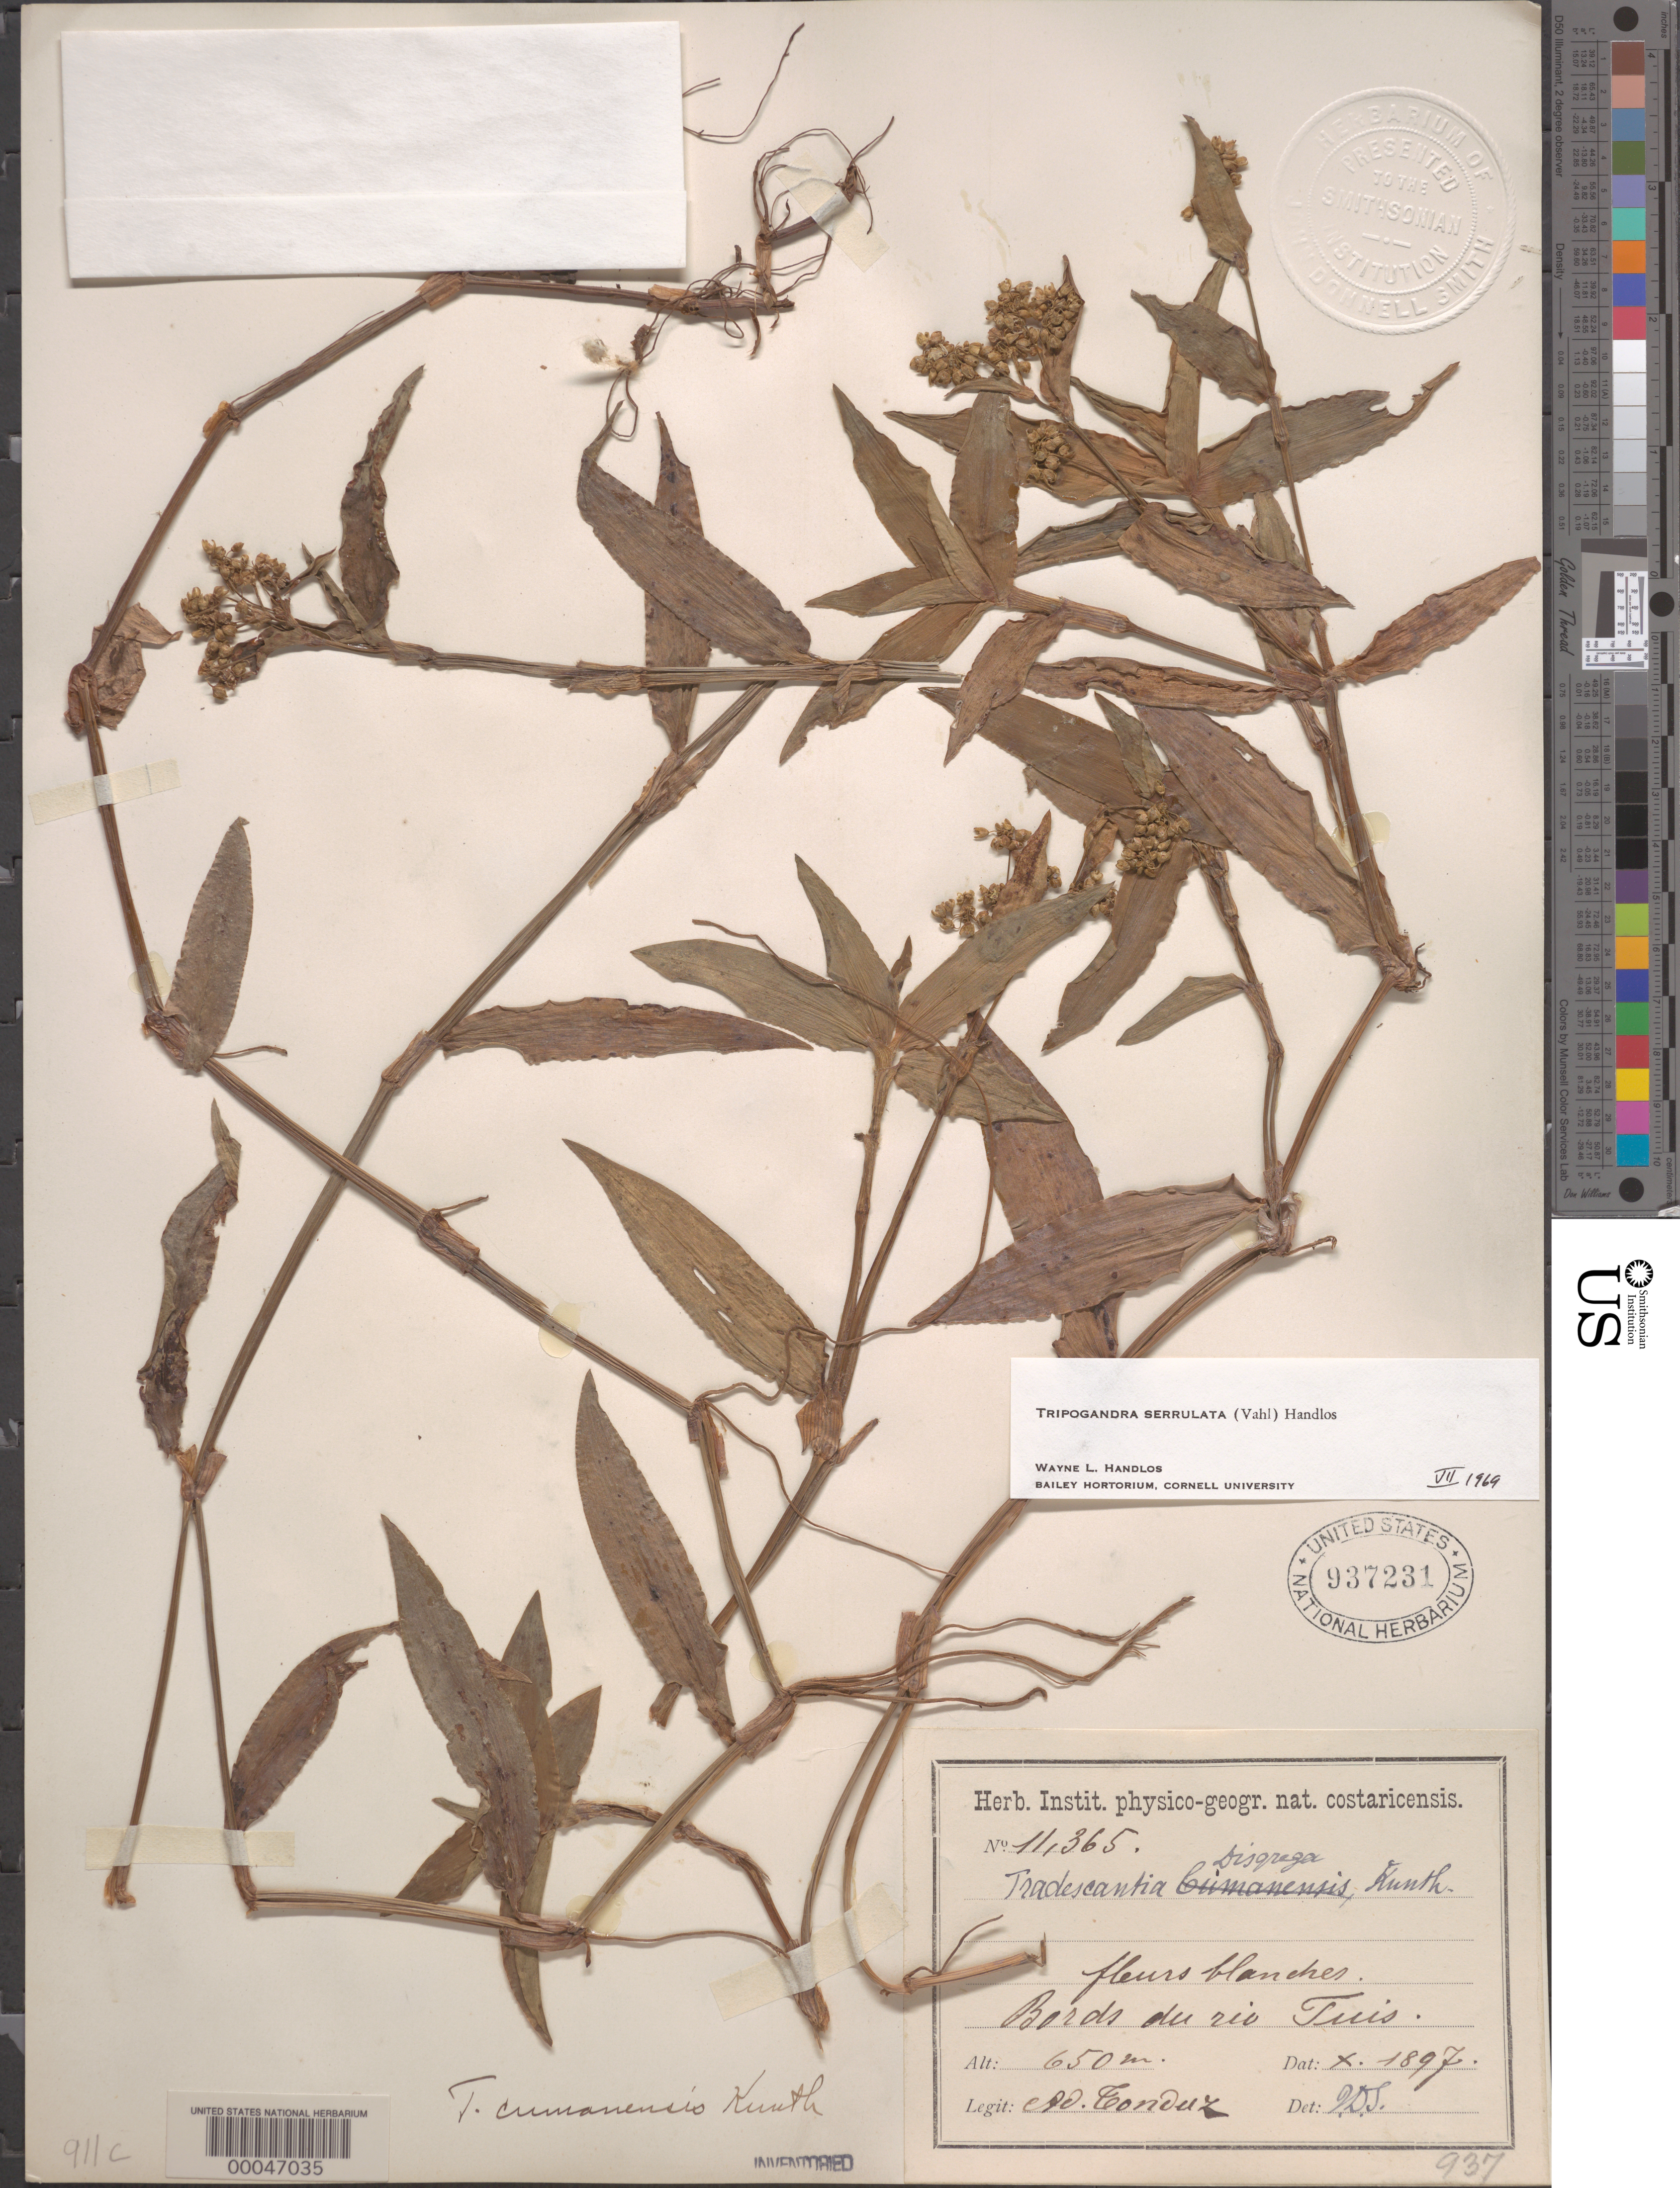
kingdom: Plantae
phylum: Tracheophyta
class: Liliopsida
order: Commelinales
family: Commelinaceae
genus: Tripogandra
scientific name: Tripogandra serrulata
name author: (Vahl) Handlos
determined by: Handlos, W. L.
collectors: A. Tonduz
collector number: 11365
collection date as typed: Oct 1897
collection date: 1897-10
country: Costa Rica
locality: Rio Tuis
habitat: Riverbank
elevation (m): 650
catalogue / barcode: US 937231